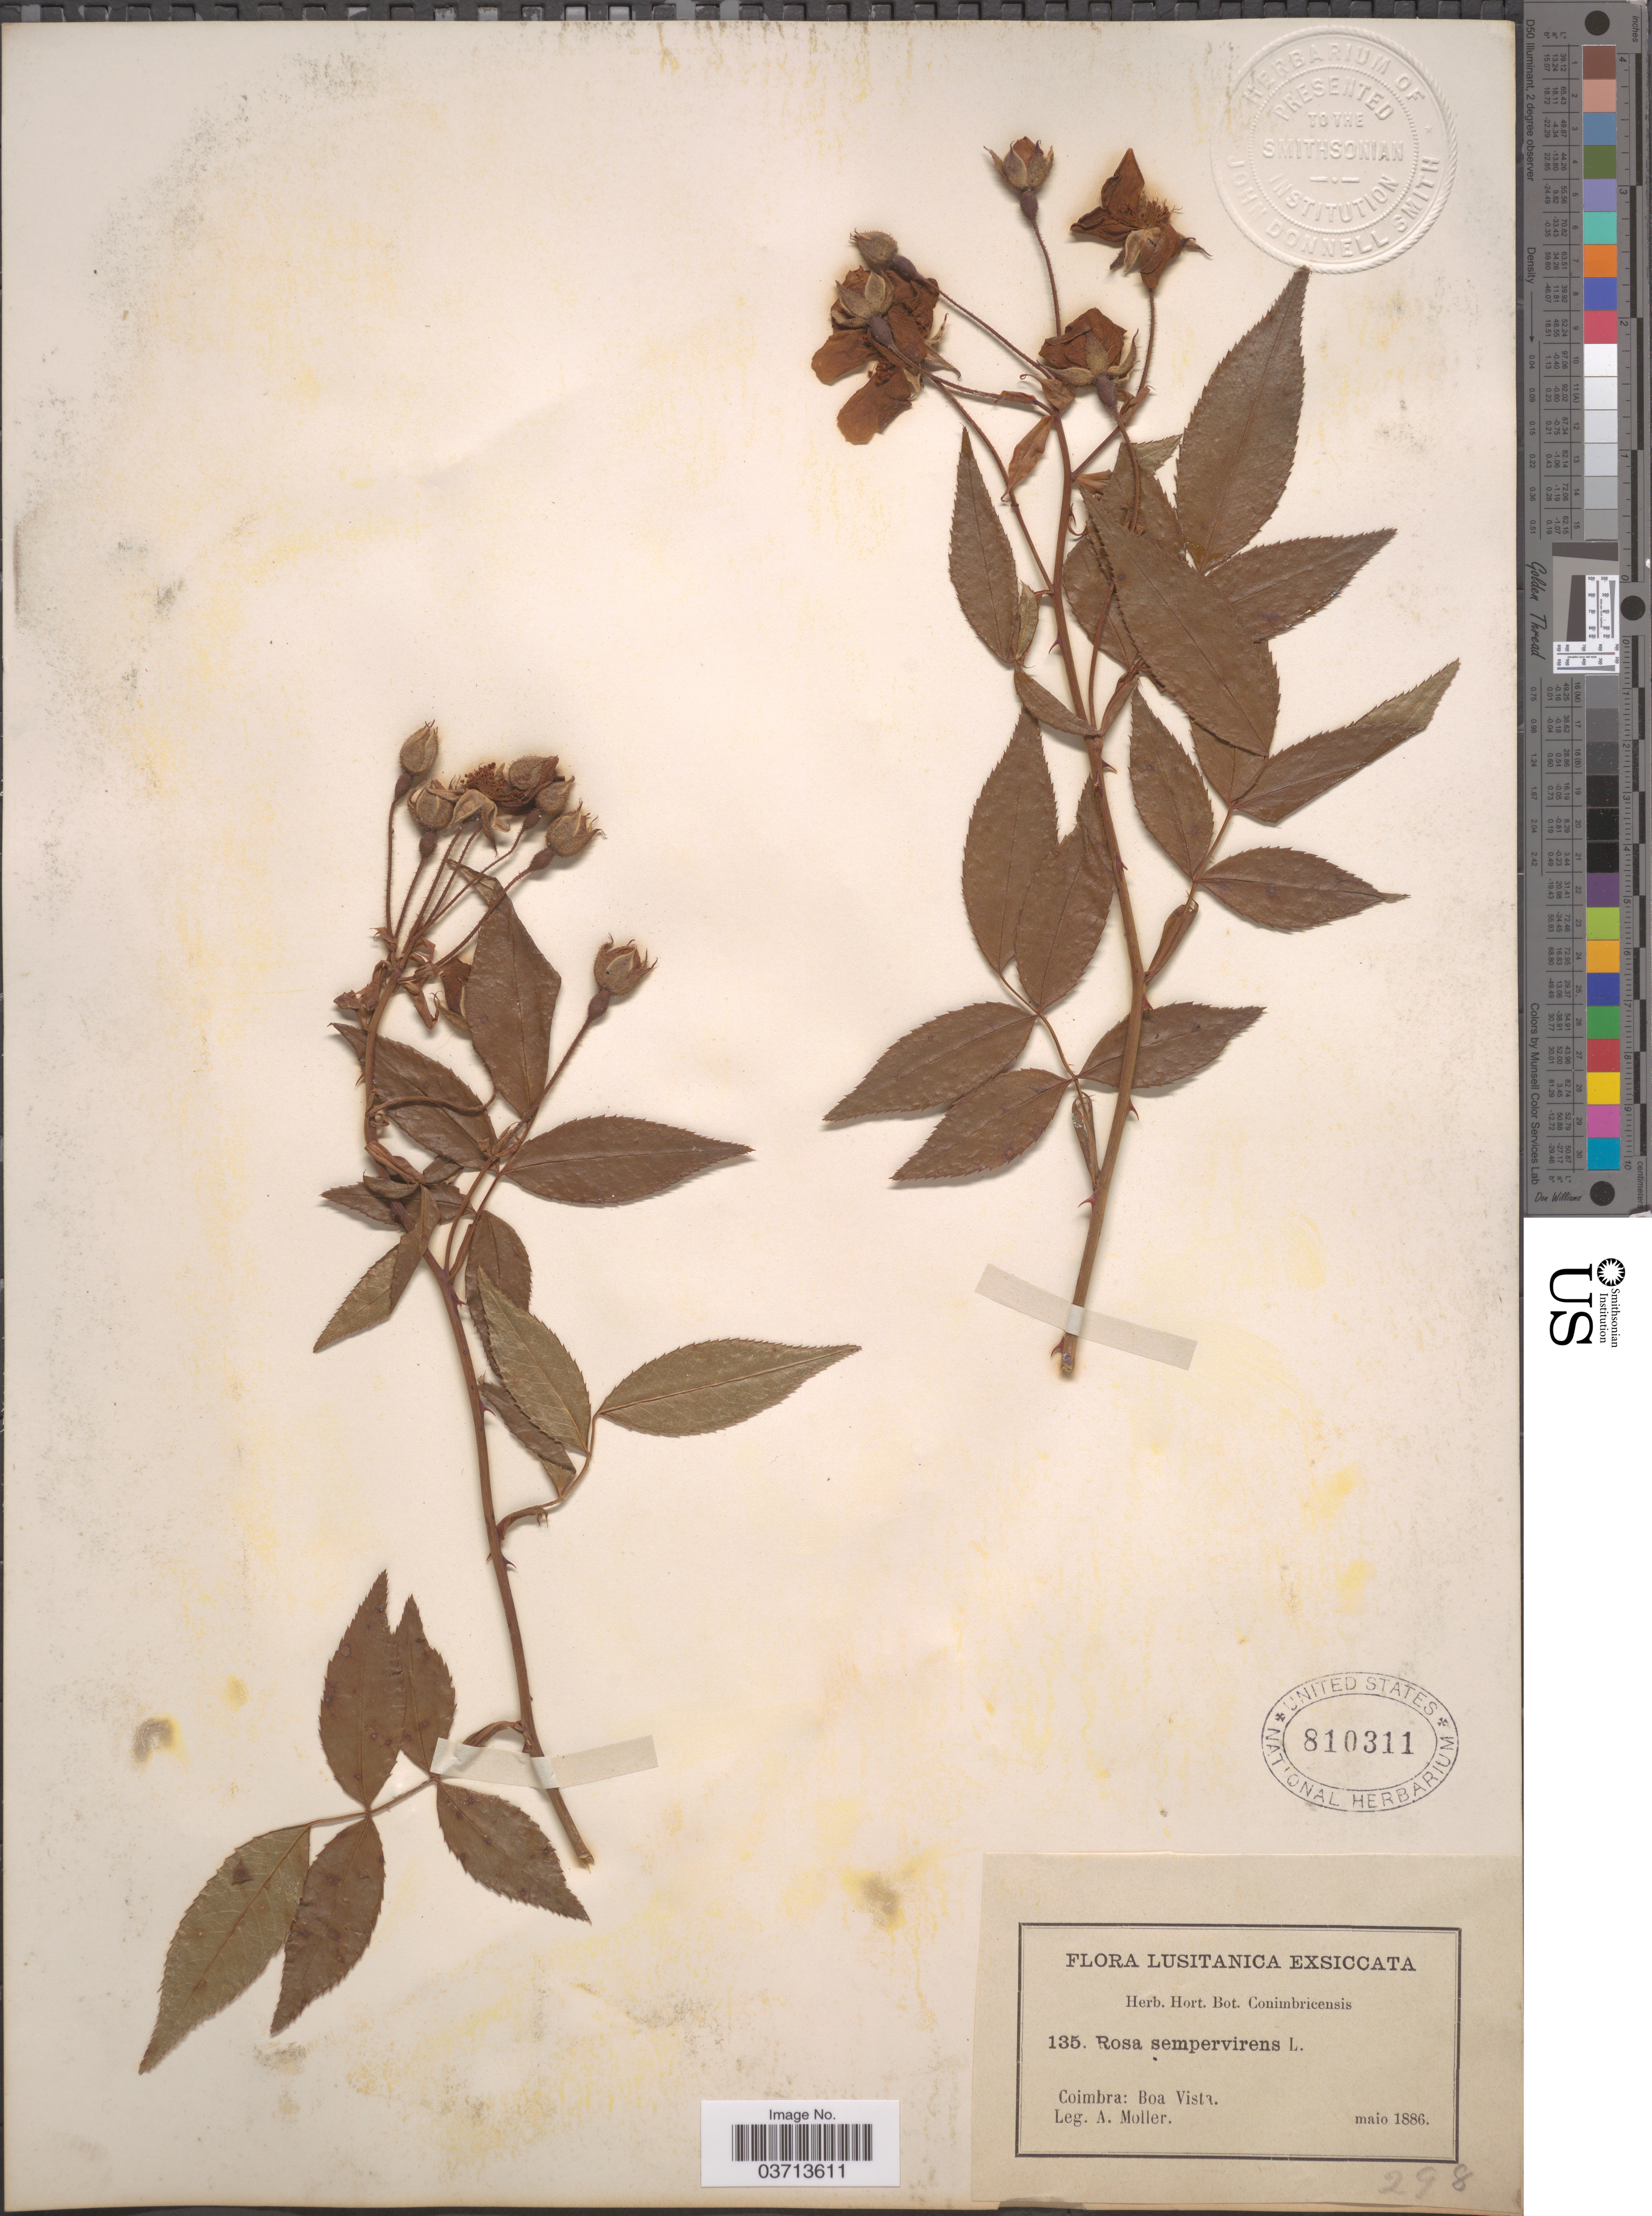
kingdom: Plantae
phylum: Tracheophyta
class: Magnoliopsida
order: Rosales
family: Rosaceae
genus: Rosa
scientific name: Rosa sempervirens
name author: L.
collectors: A. Moller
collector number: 135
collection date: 1886-05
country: Portugal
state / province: Coimbra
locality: Lusitanica. Boa Vista.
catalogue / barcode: US 810311